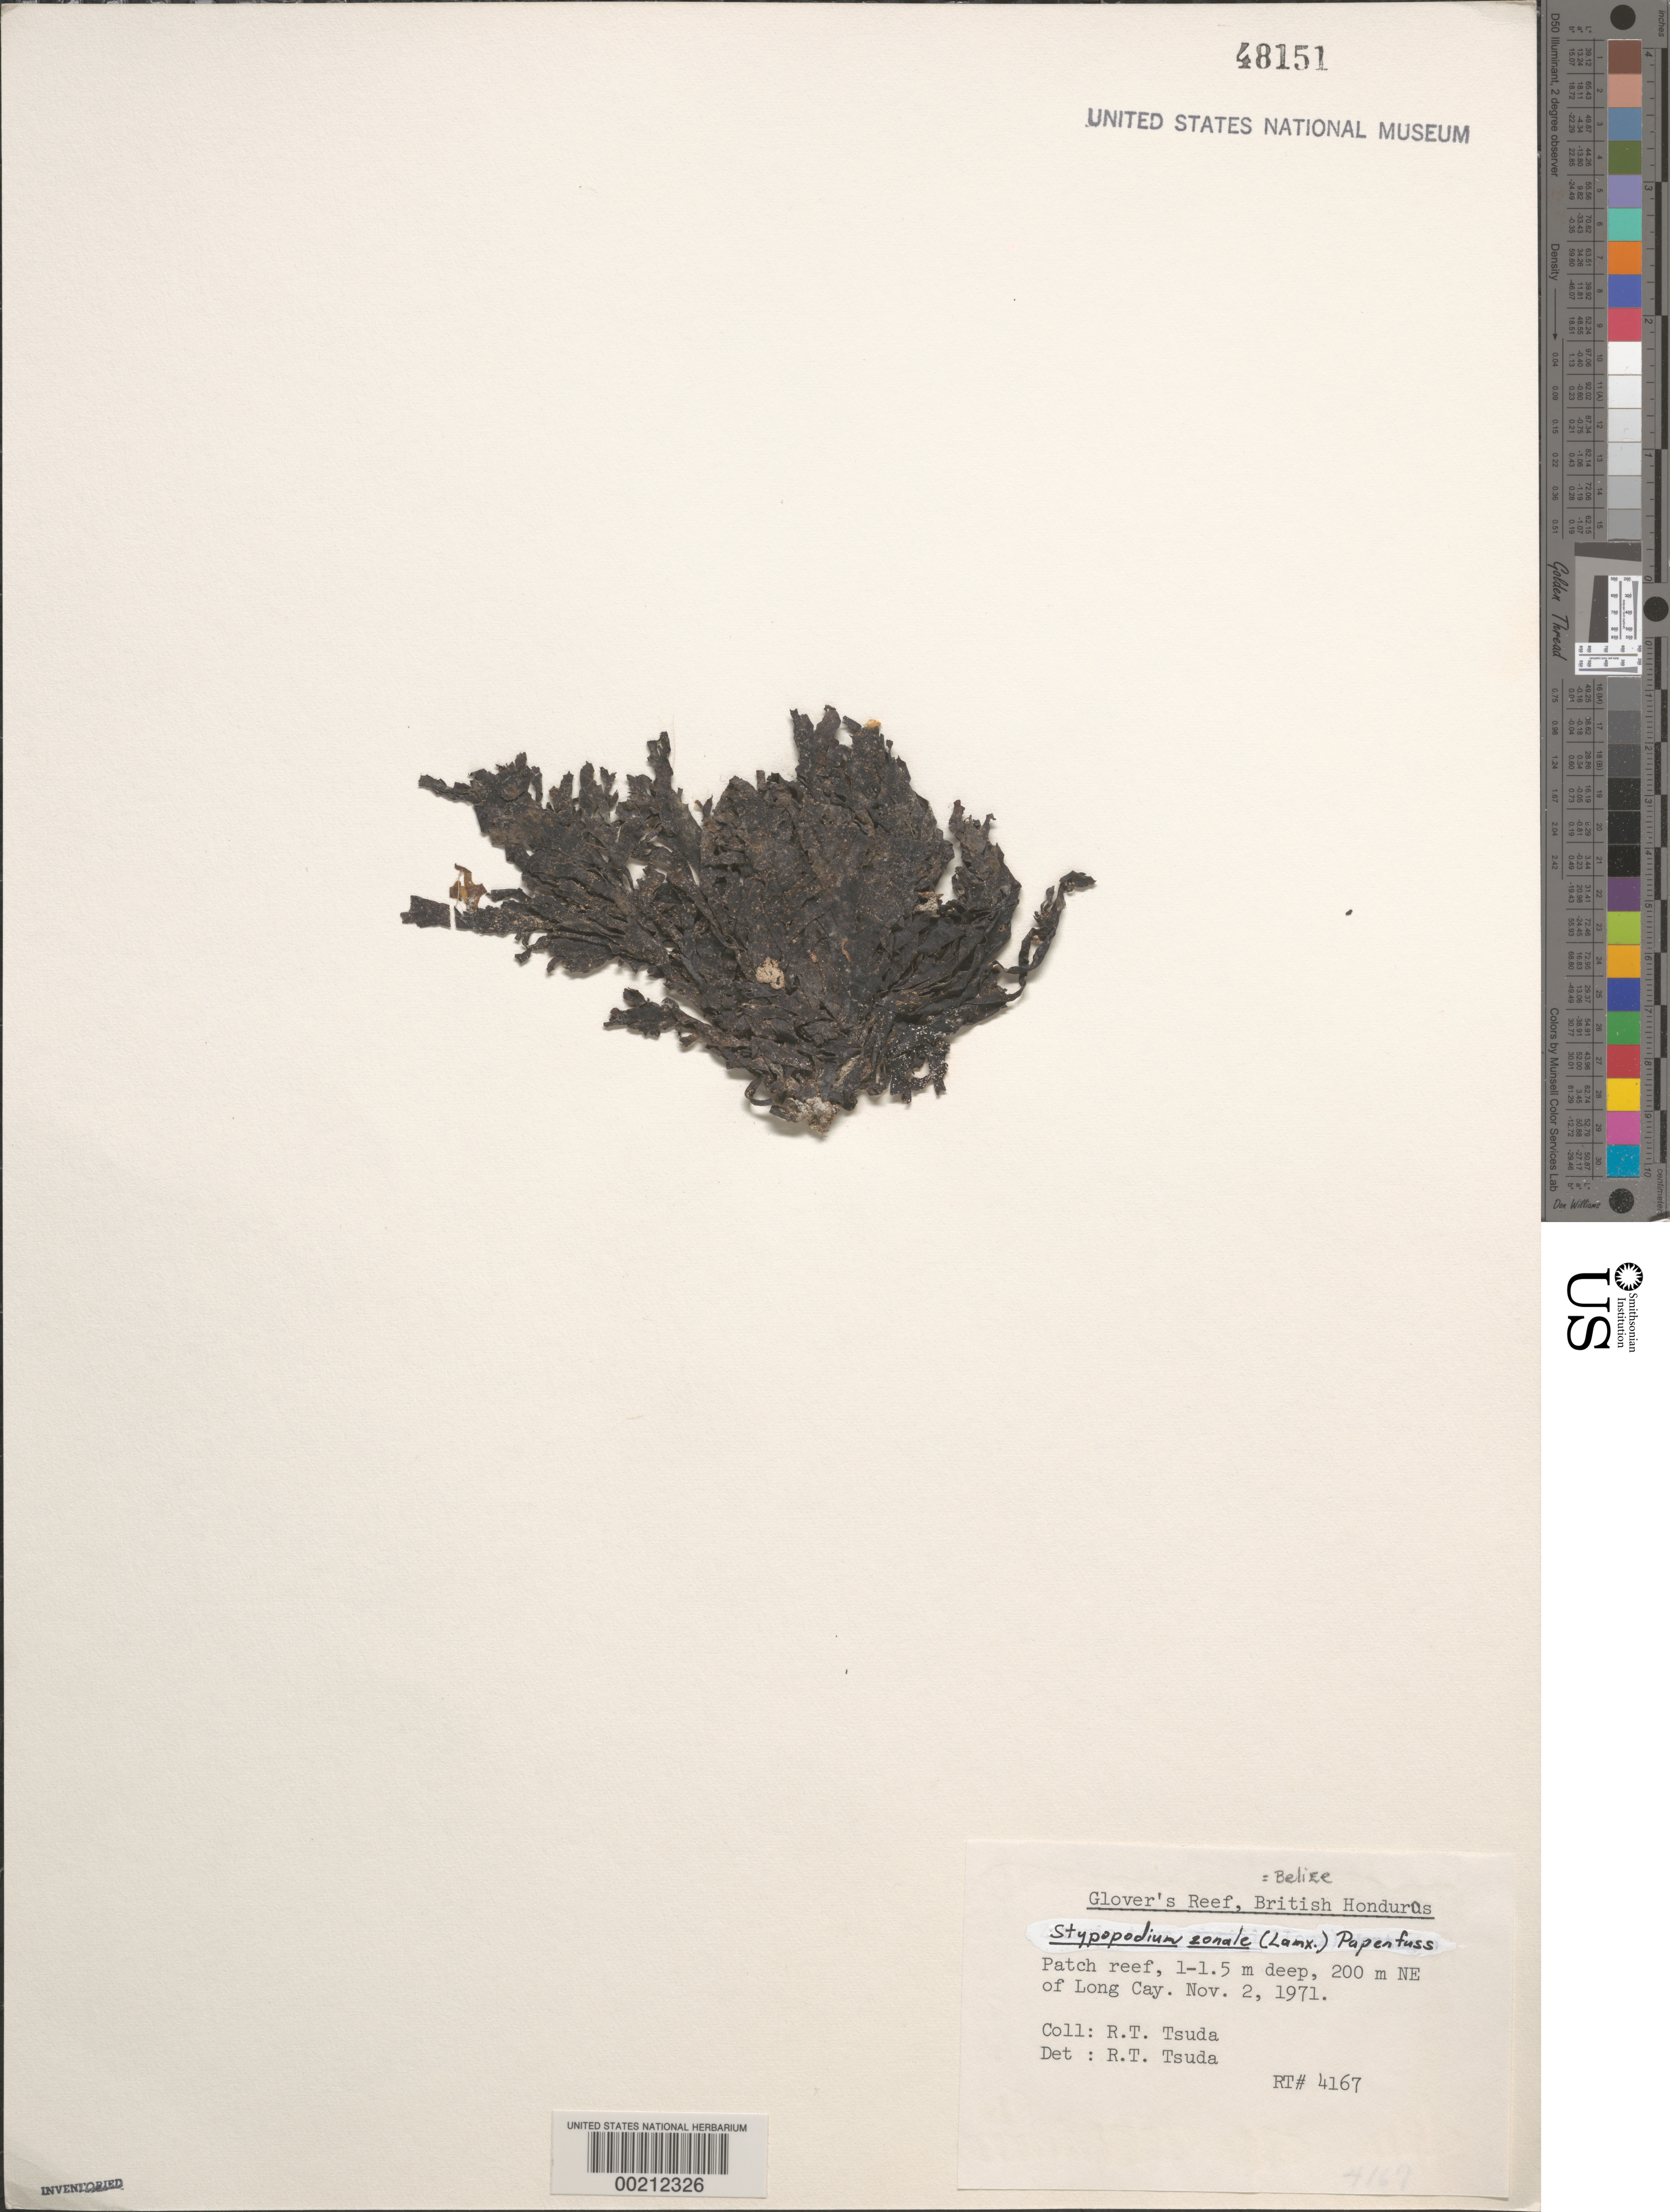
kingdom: Chromista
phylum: Ochrophyta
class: Phaeophyceae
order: Dictyotales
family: Dictyotaceae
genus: Stypopodium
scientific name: Stypopodium zonale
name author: (J.V.Lamouroux) Papenf.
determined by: Tsuda, R. T.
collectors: R. Tsuda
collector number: Rt 4167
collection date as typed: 02 Nov 1971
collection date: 1971-11-02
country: Belize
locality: Glover's Reef, northeast of Long Cay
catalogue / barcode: US 48151